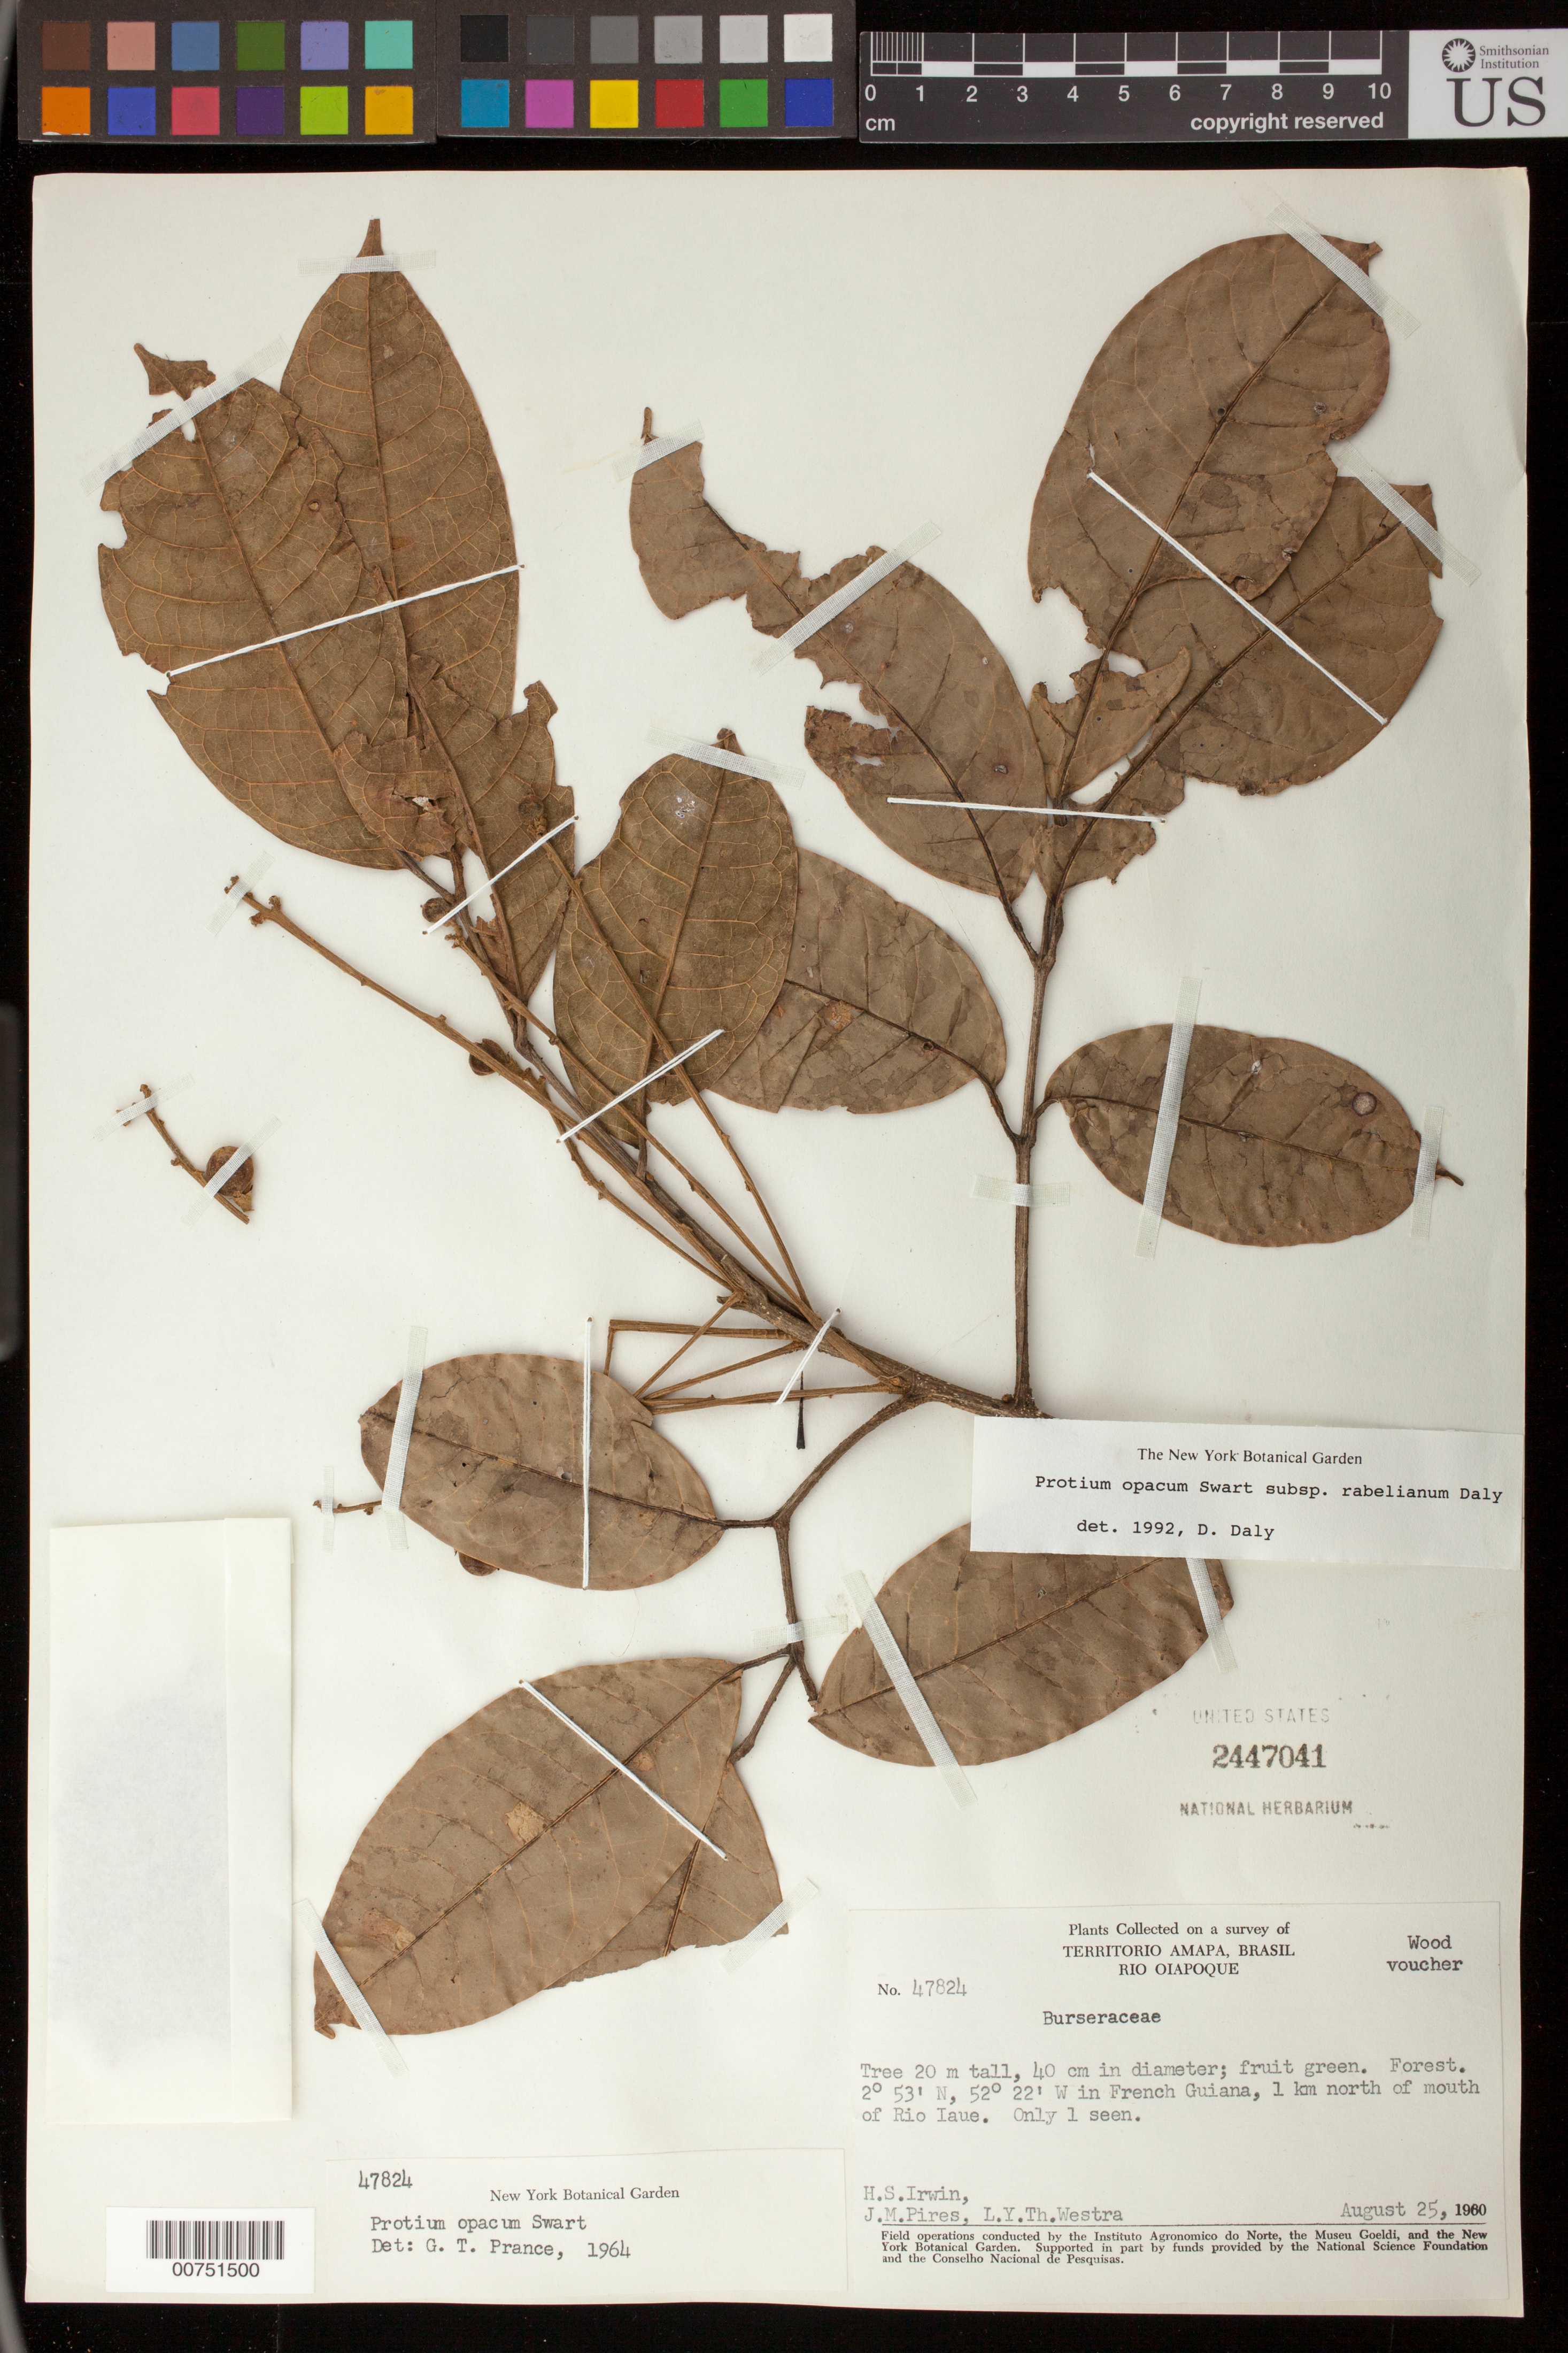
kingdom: Plantae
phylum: Tracheophyta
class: Magnoliopsida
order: Sapindales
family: Burseraceae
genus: Protium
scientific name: Protium opacum subsp. rabelianum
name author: Daly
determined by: Daly, D. C.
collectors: H. Irwin, M. J. Pires & L. Y. T. Westra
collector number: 47824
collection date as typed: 25-Aug-60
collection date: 1960-08-25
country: French Guiana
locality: Río Oiapoque, 1 km N of mouth of Río Laue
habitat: Forest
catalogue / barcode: US 2447041